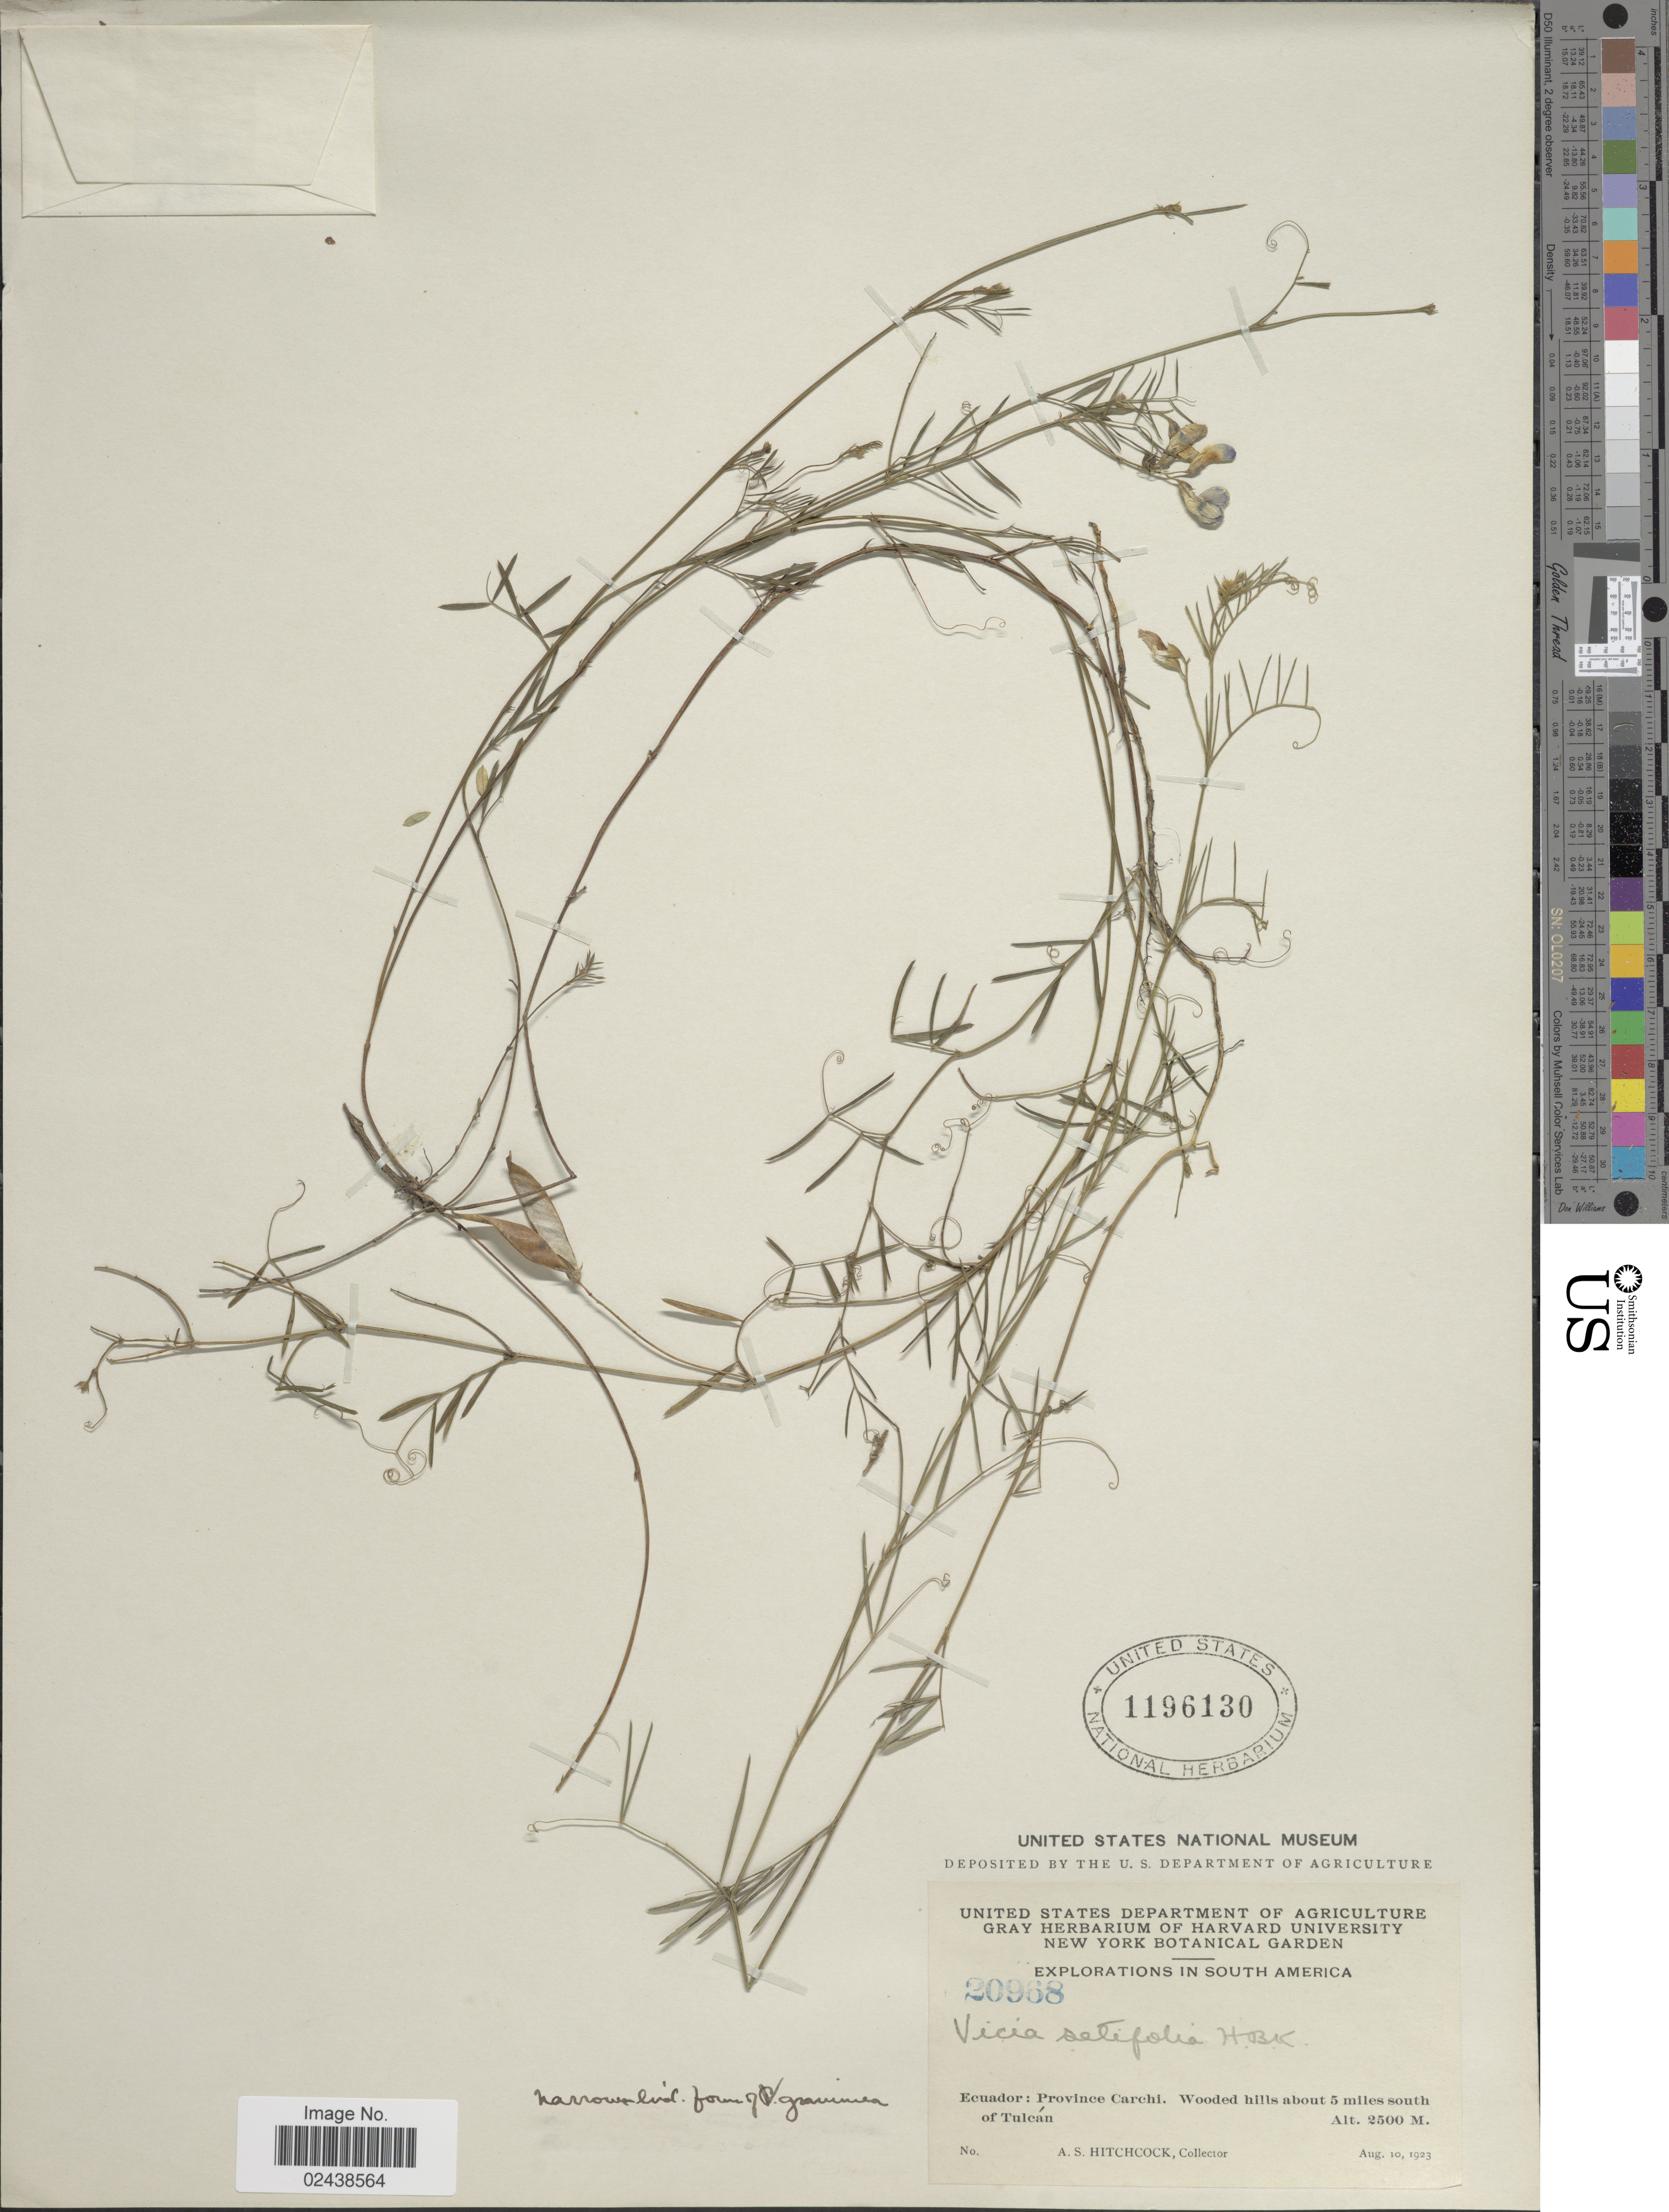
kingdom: Plantae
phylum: Tracheophyta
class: Magnoliopsida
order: Fabales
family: Fabaceae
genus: Vicia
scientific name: Vicia andicola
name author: Kunth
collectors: A. S. Hitchcock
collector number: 20968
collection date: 1923-08-10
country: Ecuador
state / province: Carchi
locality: Wooded hills about 5 miles south of Tulcan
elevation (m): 2500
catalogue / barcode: US 1196130